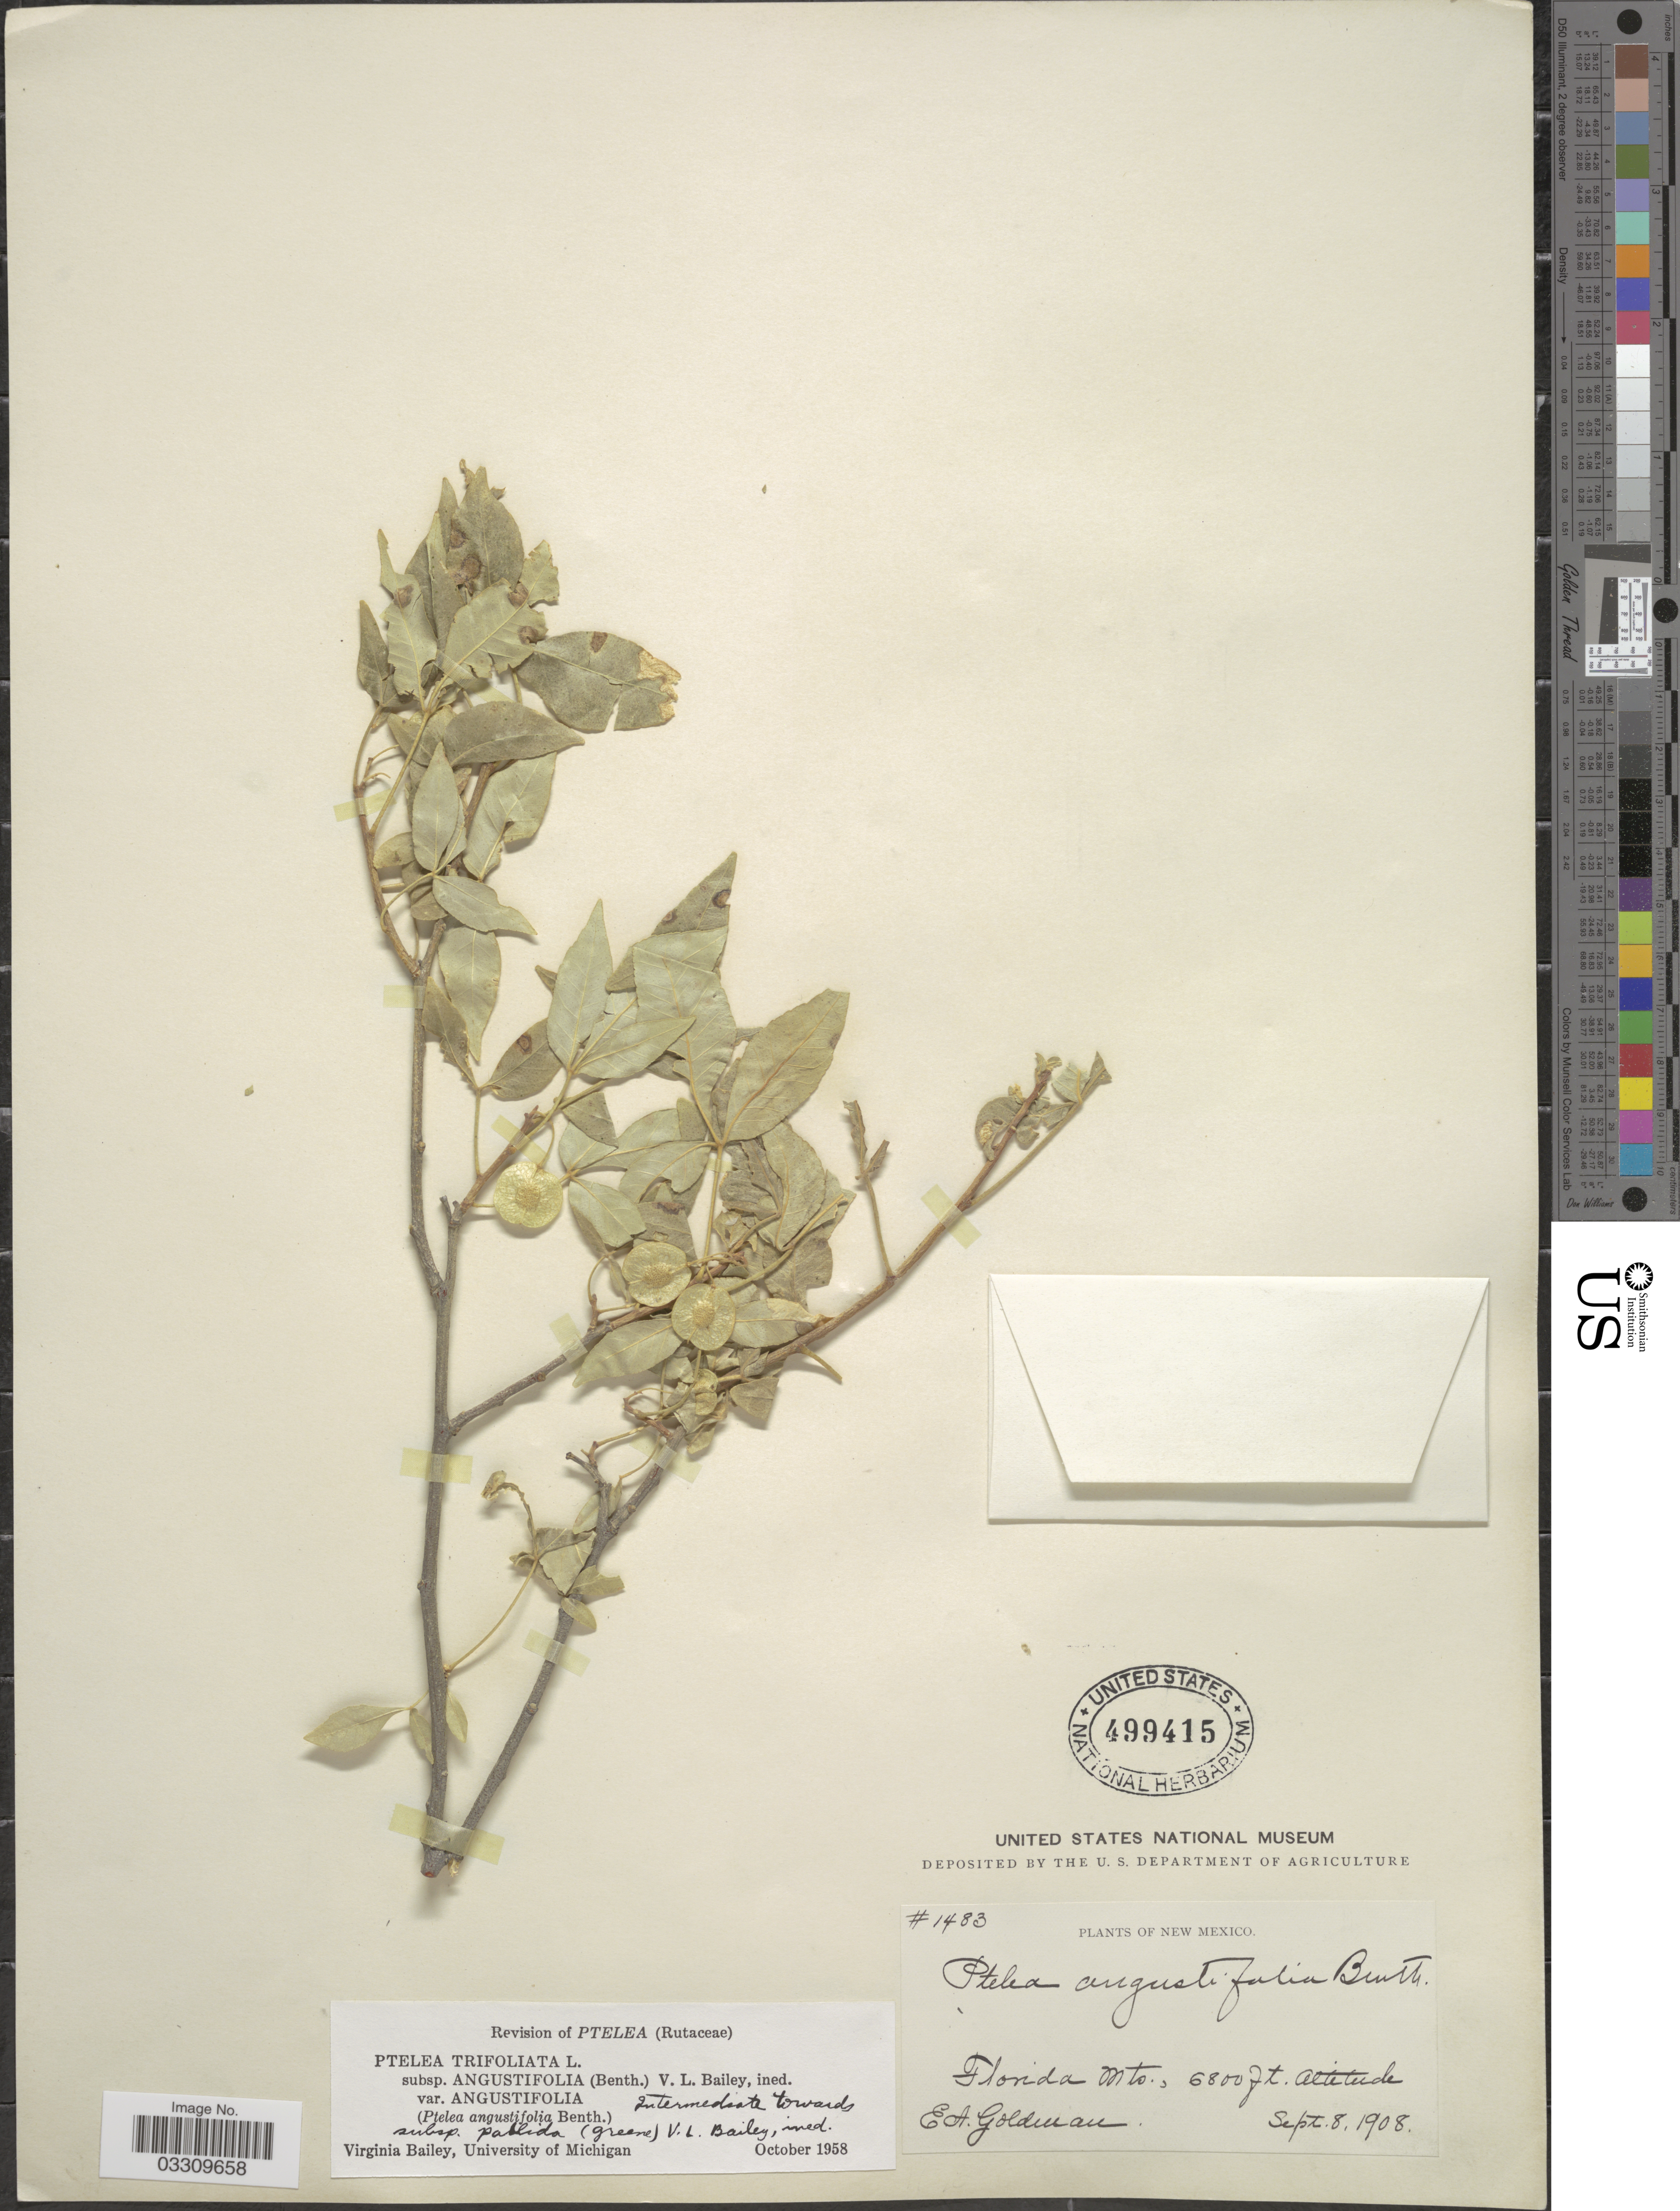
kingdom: Plantae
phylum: Tracheophyta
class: Magnoliopsida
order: Sapindales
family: Rutaceae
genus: Ptelea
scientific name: Ptelea trifoliata subsp. angustifolia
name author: (Benth.) V. L. Bailey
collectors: E. A. Goldman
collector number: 1483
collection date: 1908-09-08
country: United States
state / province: New Mexico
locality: Florida Mts.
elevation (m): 2073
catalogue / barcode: US 499415